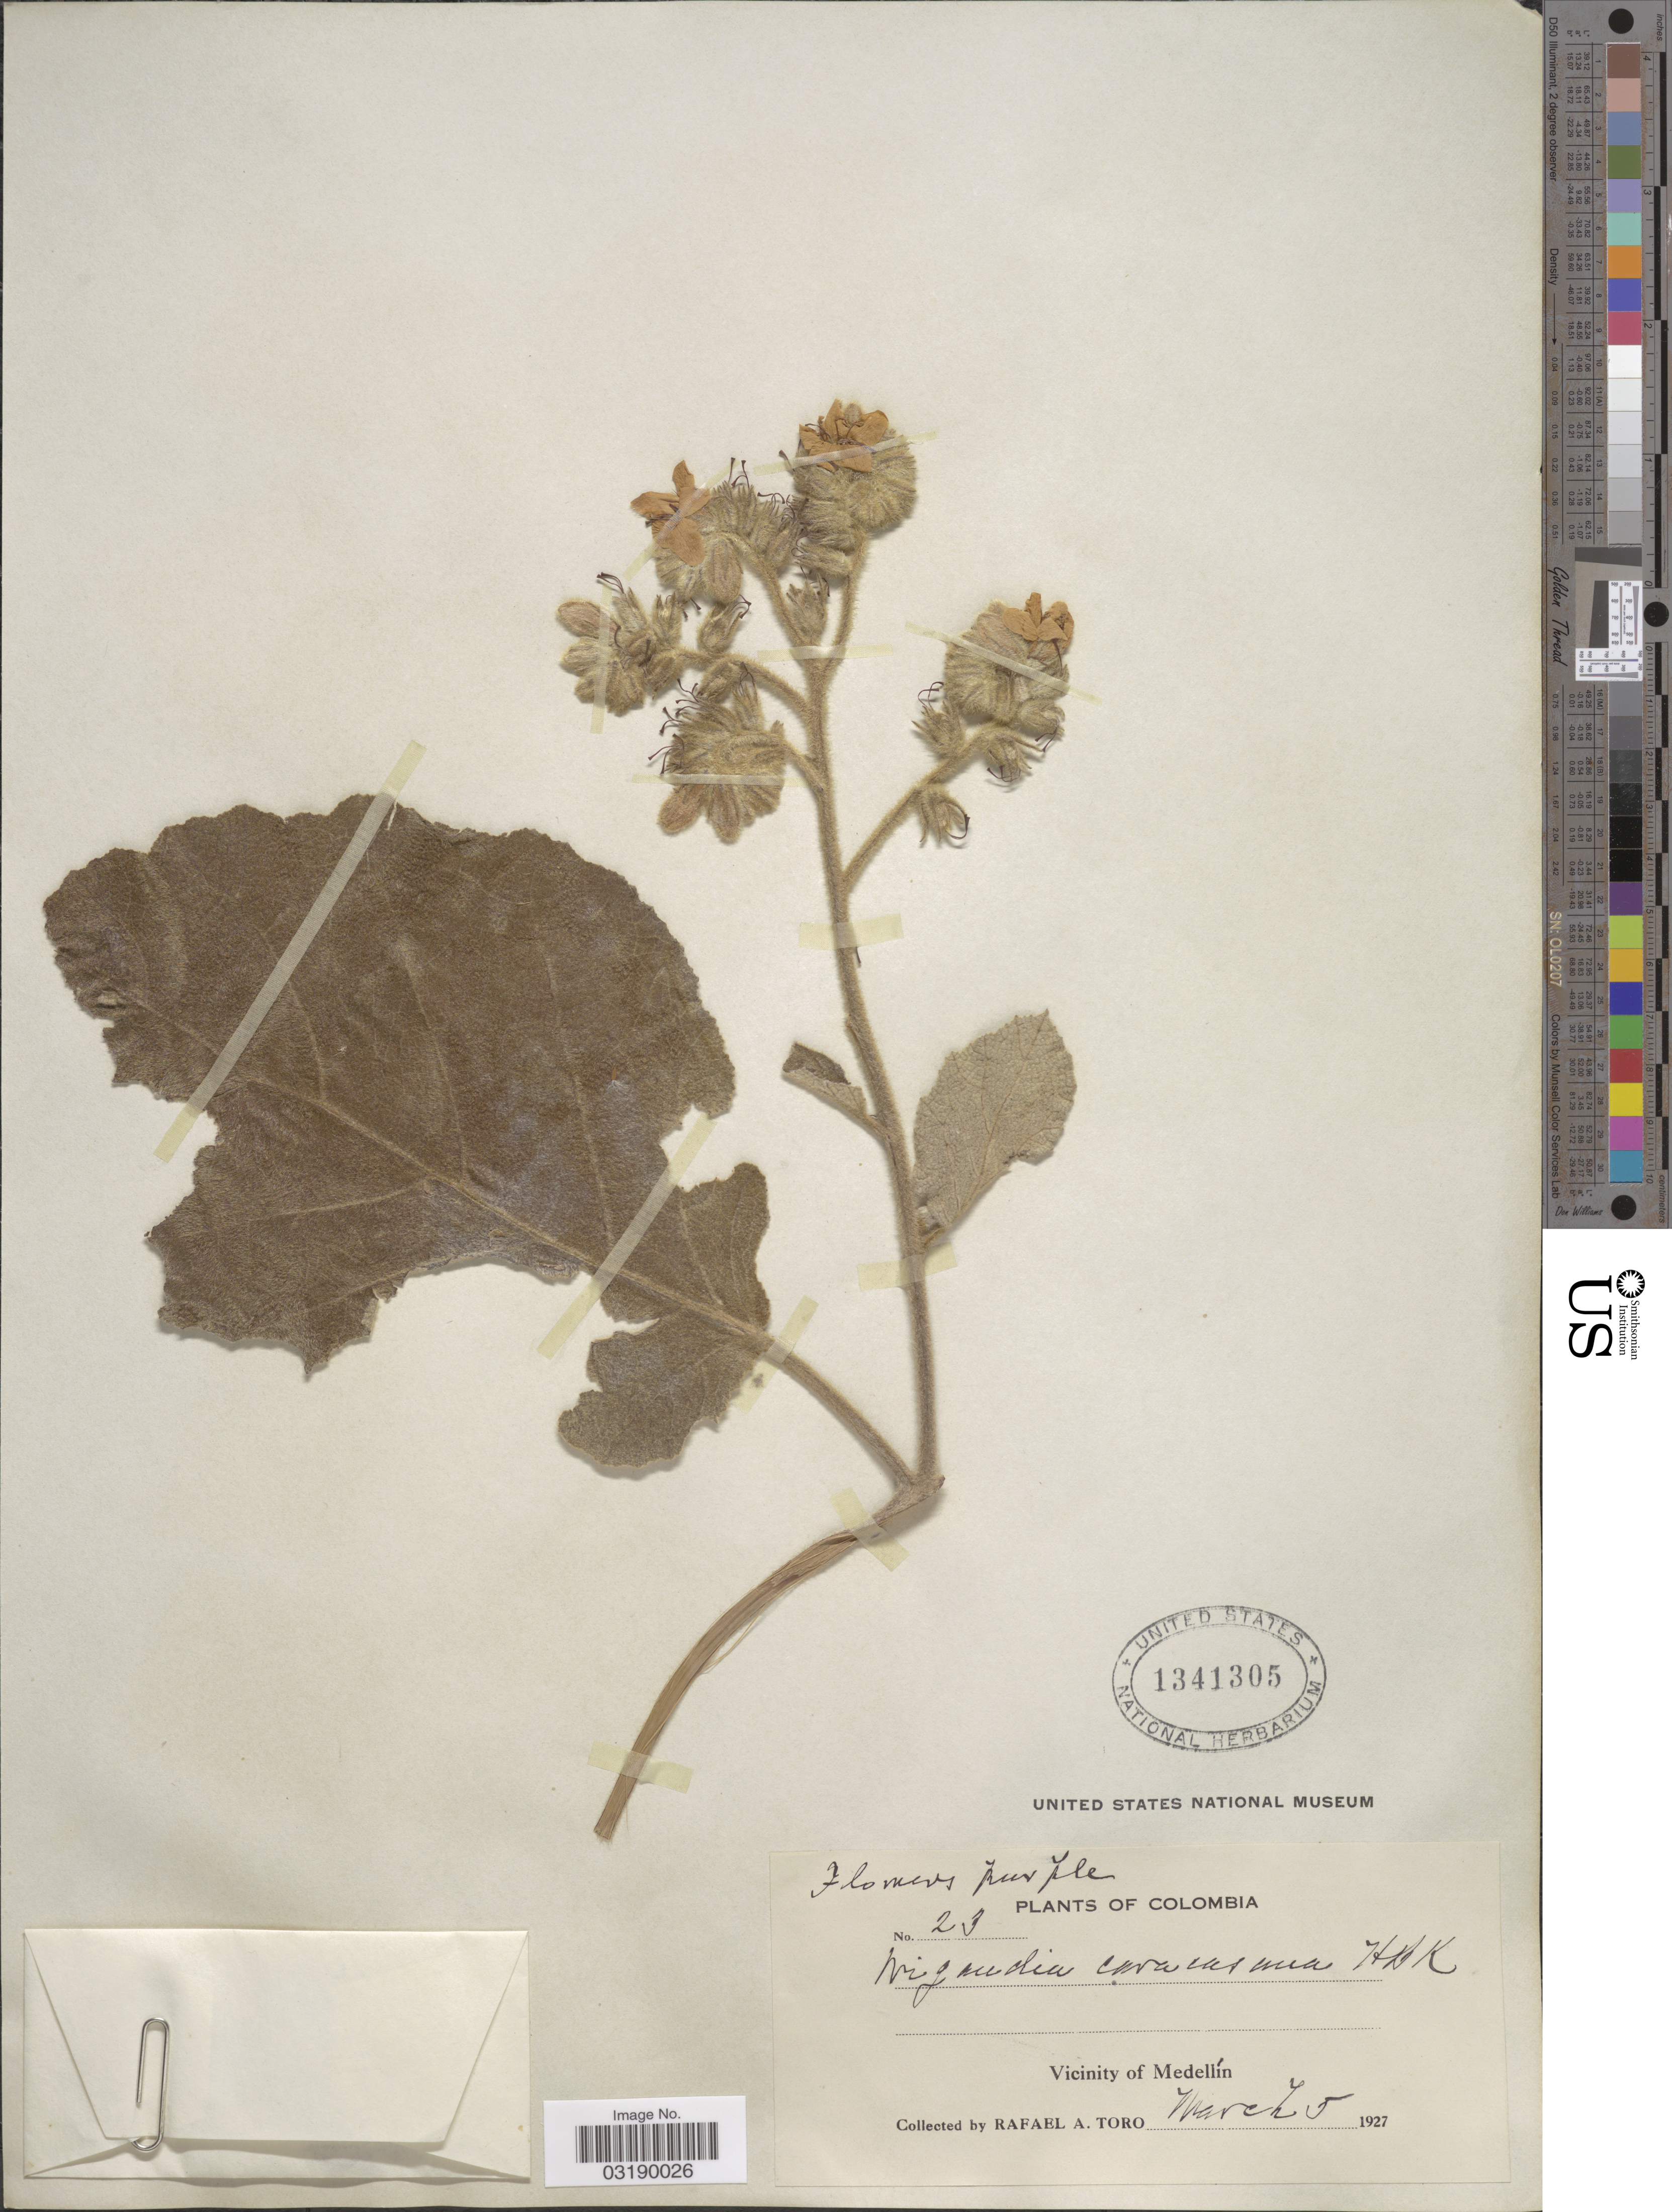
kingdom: Plantae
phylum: Tracheophyta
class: Magnoliopsida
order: Boraginales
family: Namaceae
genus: Wigandia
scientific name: Wigandia caracasana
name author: Kunth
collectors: R. A. Toro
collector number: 23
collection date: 1927-03-05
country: Colombia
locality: Vicinity of Medellín.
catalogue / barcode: US 1341305